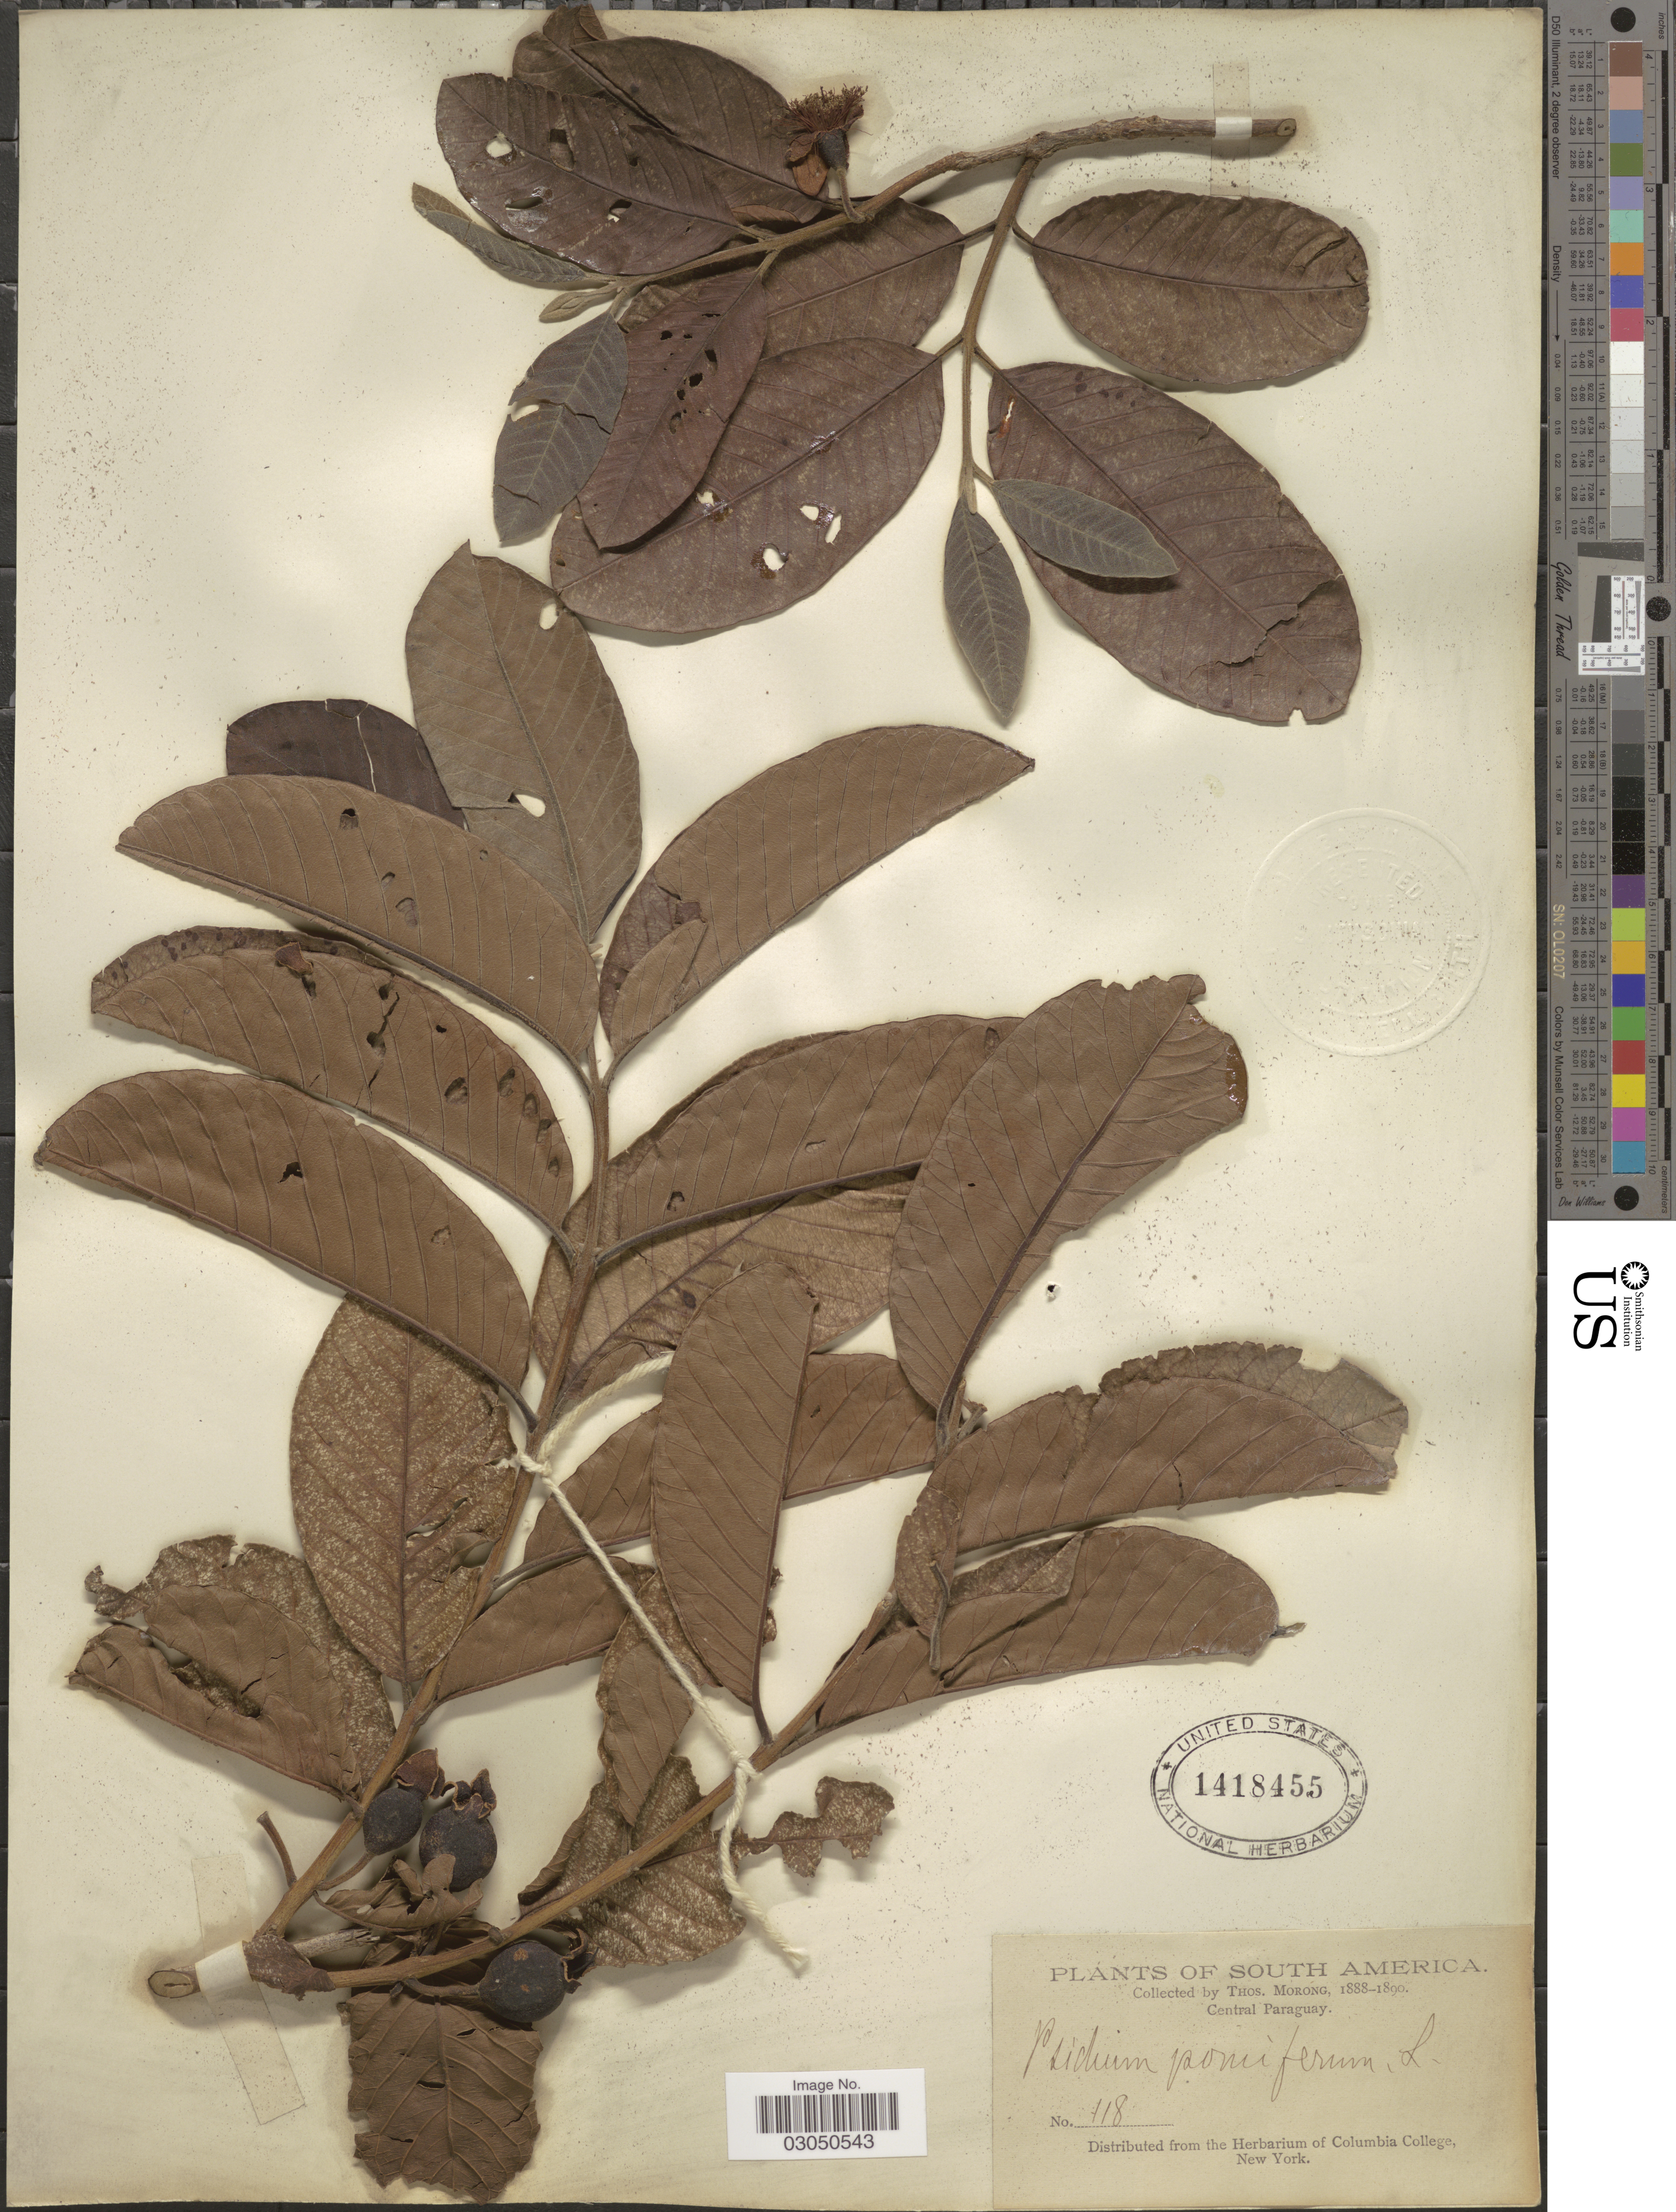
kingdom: Plantae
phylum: Tracheophyta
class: Magnoliopsida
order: Myrtales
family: Myrtaceae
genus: Psidium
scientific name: Psidium guajava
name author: L.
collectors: ex herb. T. Morong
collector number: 118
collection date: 1888/1890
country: Paraguay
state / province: Central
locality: Central Paraguay.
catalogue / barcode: US 1418455